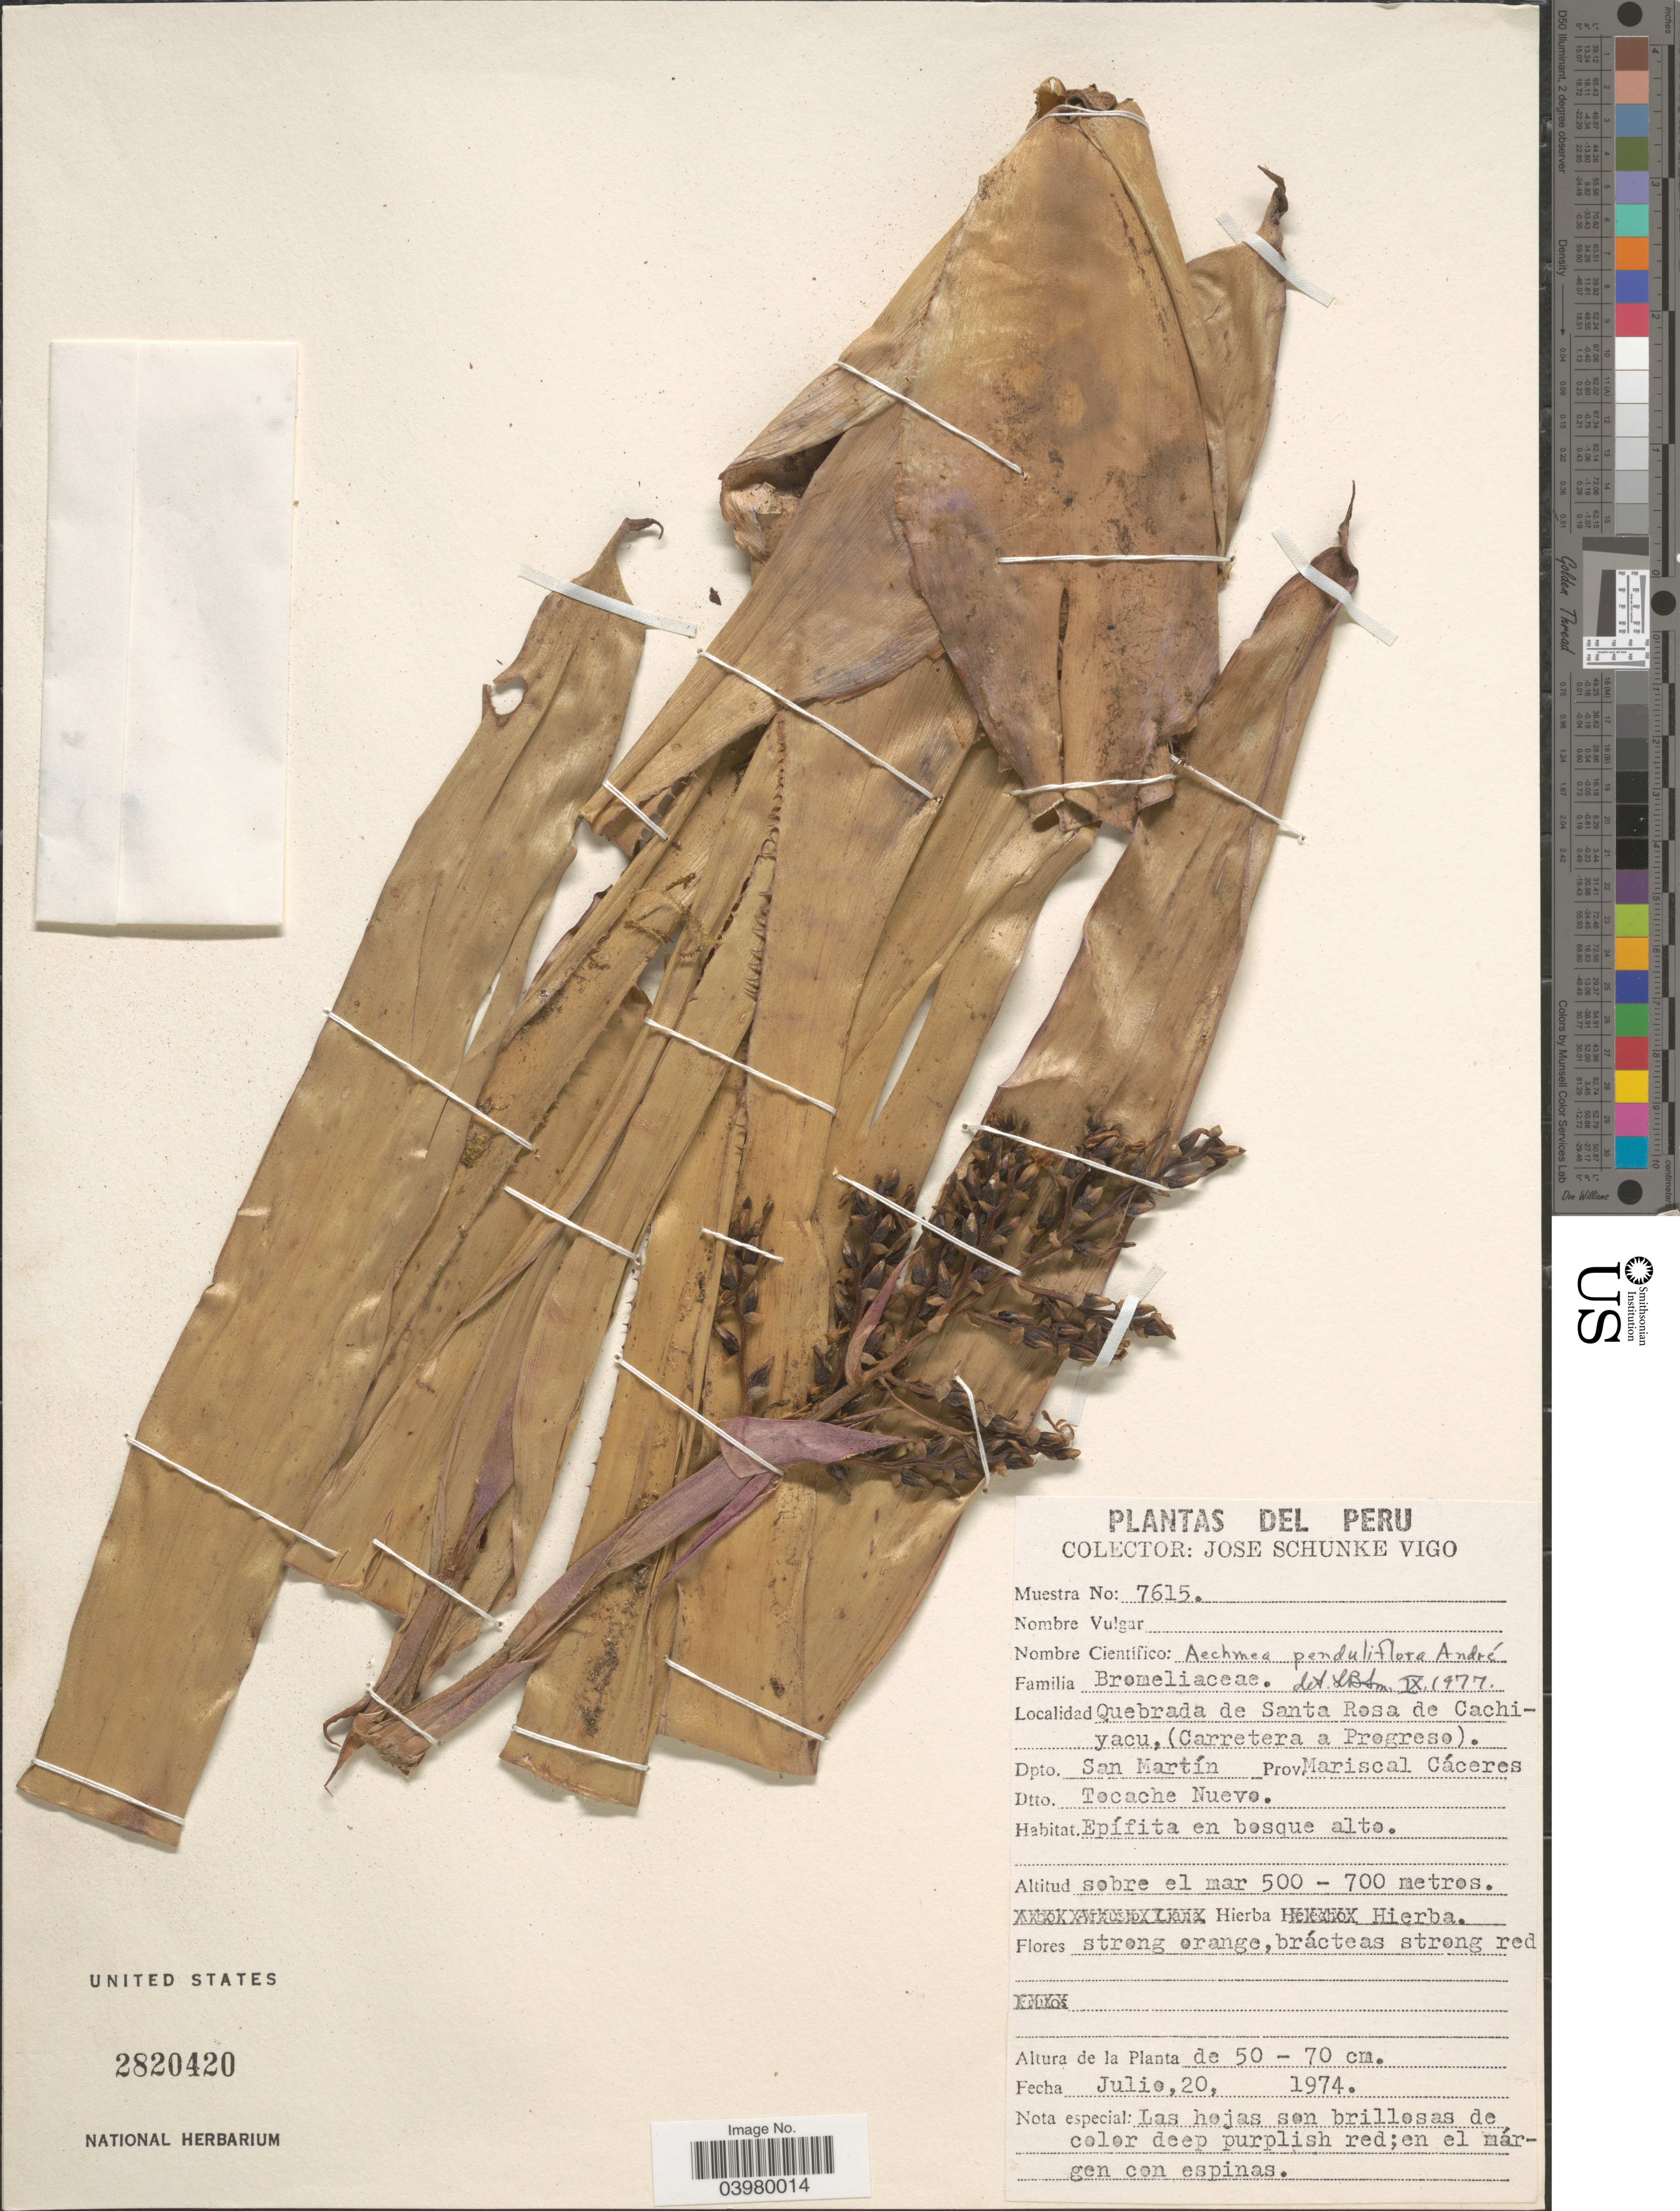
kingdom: Plantae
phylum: Tracheophyta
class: Liliopsida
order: Poales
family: Bromeliaceae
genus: Aechmea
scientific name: Aechmea penduliflora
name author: André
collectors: J. Schunke Vigo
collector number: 7615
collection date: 1974-07-20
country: Peru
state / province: San Martín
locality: Quebrada de Santa Rosa de Cachiyacu, (Carretera a Progreso). Dpto. San Martín. Prov. Mariscal Cáceres. Dtto. Tocache Nuevo.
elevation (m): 500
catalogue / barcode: US 2820420